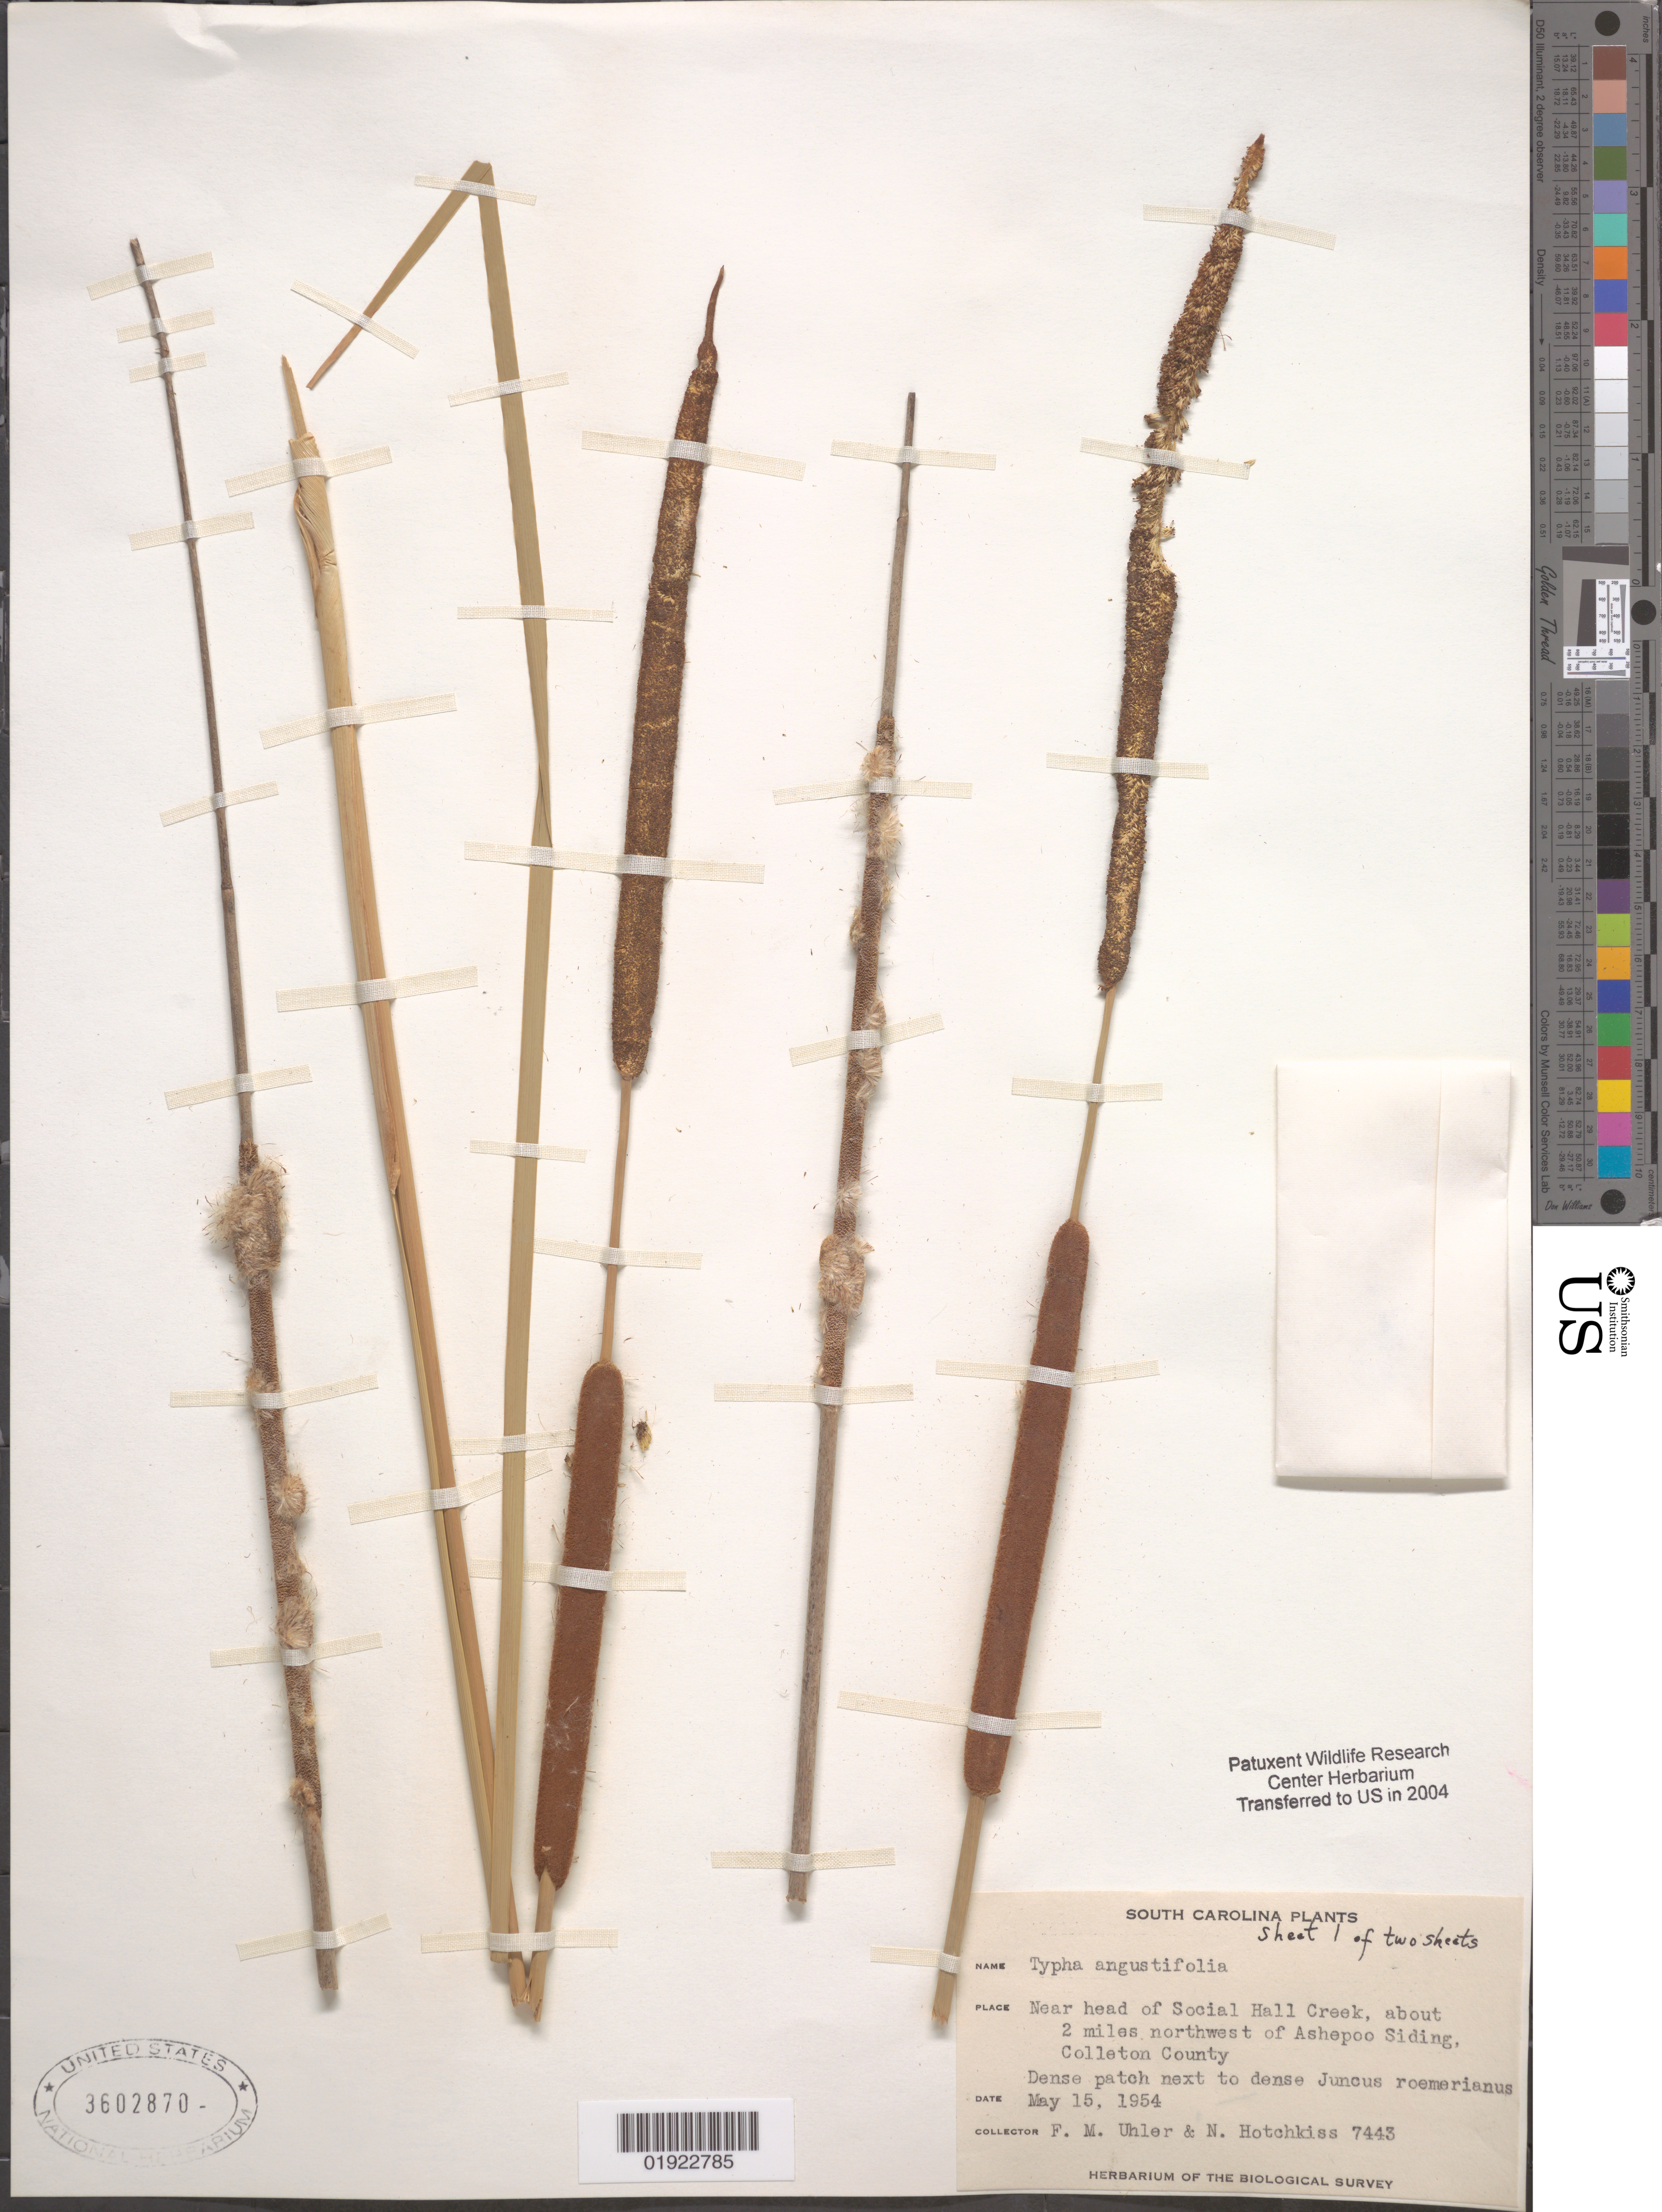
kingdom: Plantae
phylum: Tracheophyta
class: Liliopsida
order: Poales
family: Typhaceae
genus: Typha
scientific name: Typha angustifolia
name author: L.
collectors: F. Uhler & N. Hotchkiss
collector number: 7443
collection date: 1954-05-15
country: United States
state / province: South Carolina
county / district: Colleton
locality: Near head of Social Hall Creek, about 2 miles northwest of Ashepoo Siding.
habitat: Dense patch next to dense Juncus roemerianus.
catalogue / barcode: US 3602870